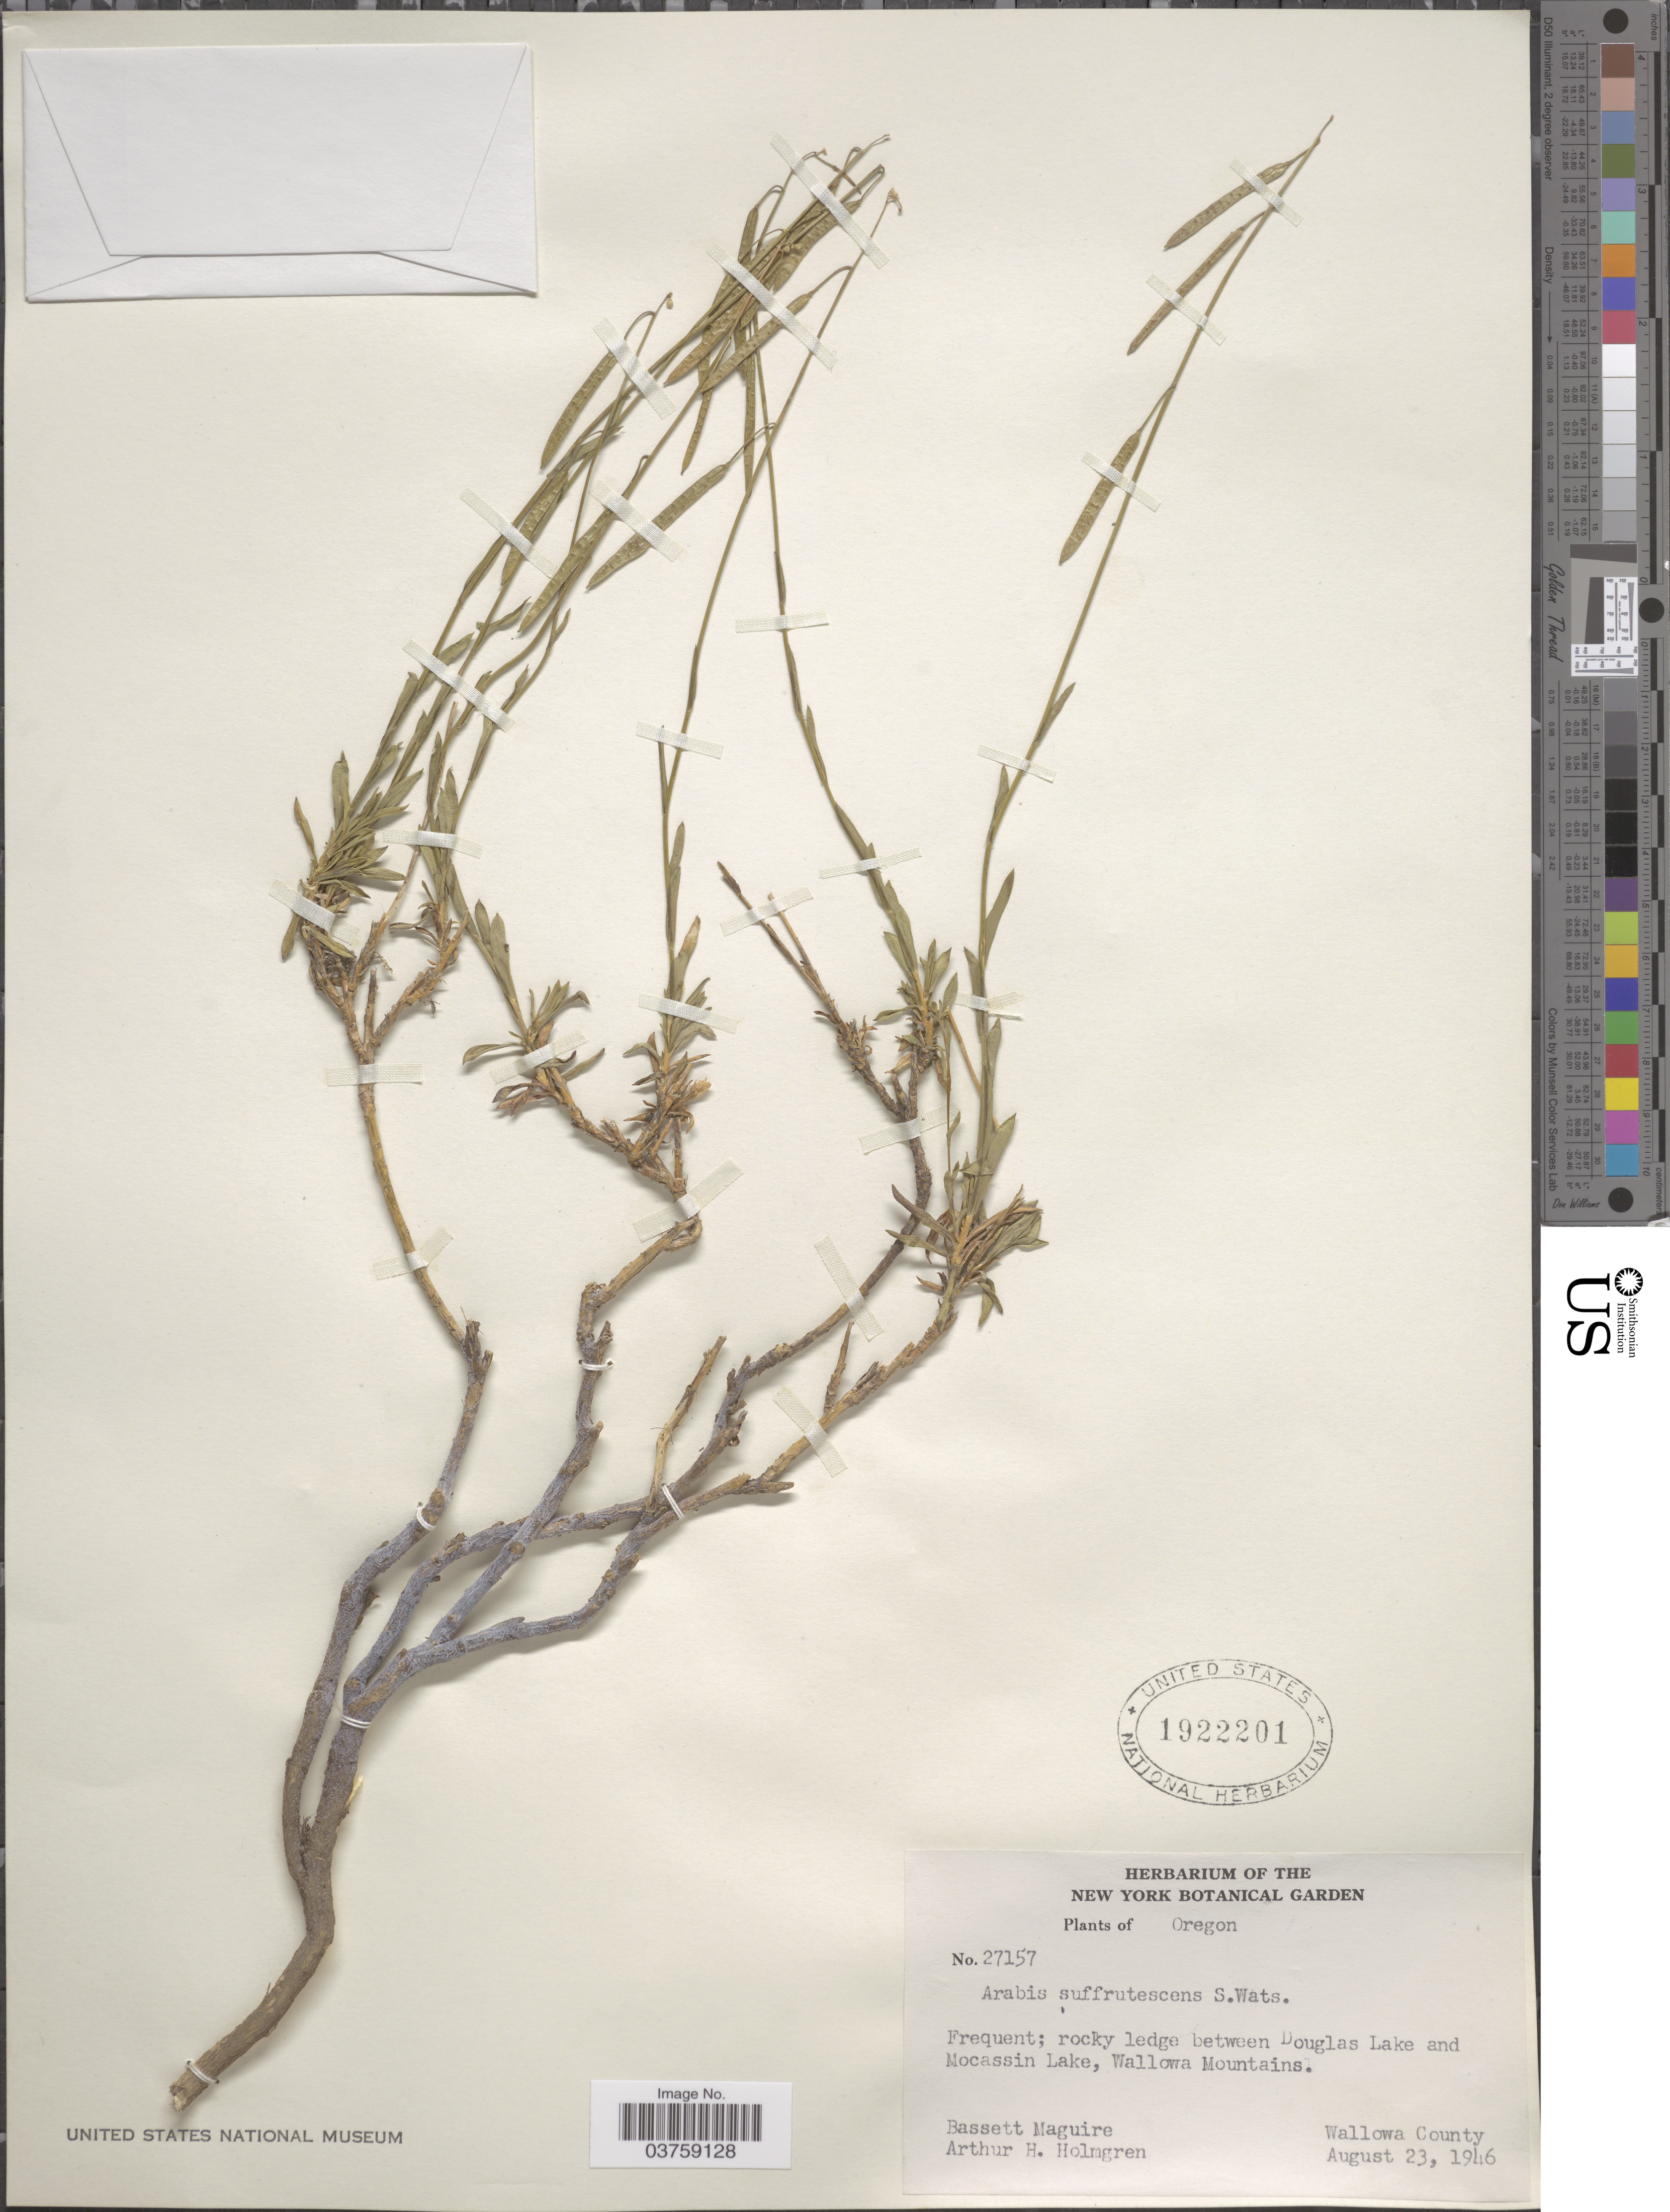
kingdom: Plantae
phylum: Tracheophyta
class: Magnoliopsida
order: Brassicales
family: Brassicaceae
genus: Arabis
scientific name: Arabis suffrutescens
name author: S. Watson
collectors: B. Maguire & A. H. Holmgren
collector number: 27157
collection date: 1946-08-23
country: United States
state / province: Oregon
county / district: Wallowa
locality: Rocky ledge between Douglas Lake and Mocassin Lake, Wallowa Mountains. Wallowa County.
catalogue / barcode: US 1922201